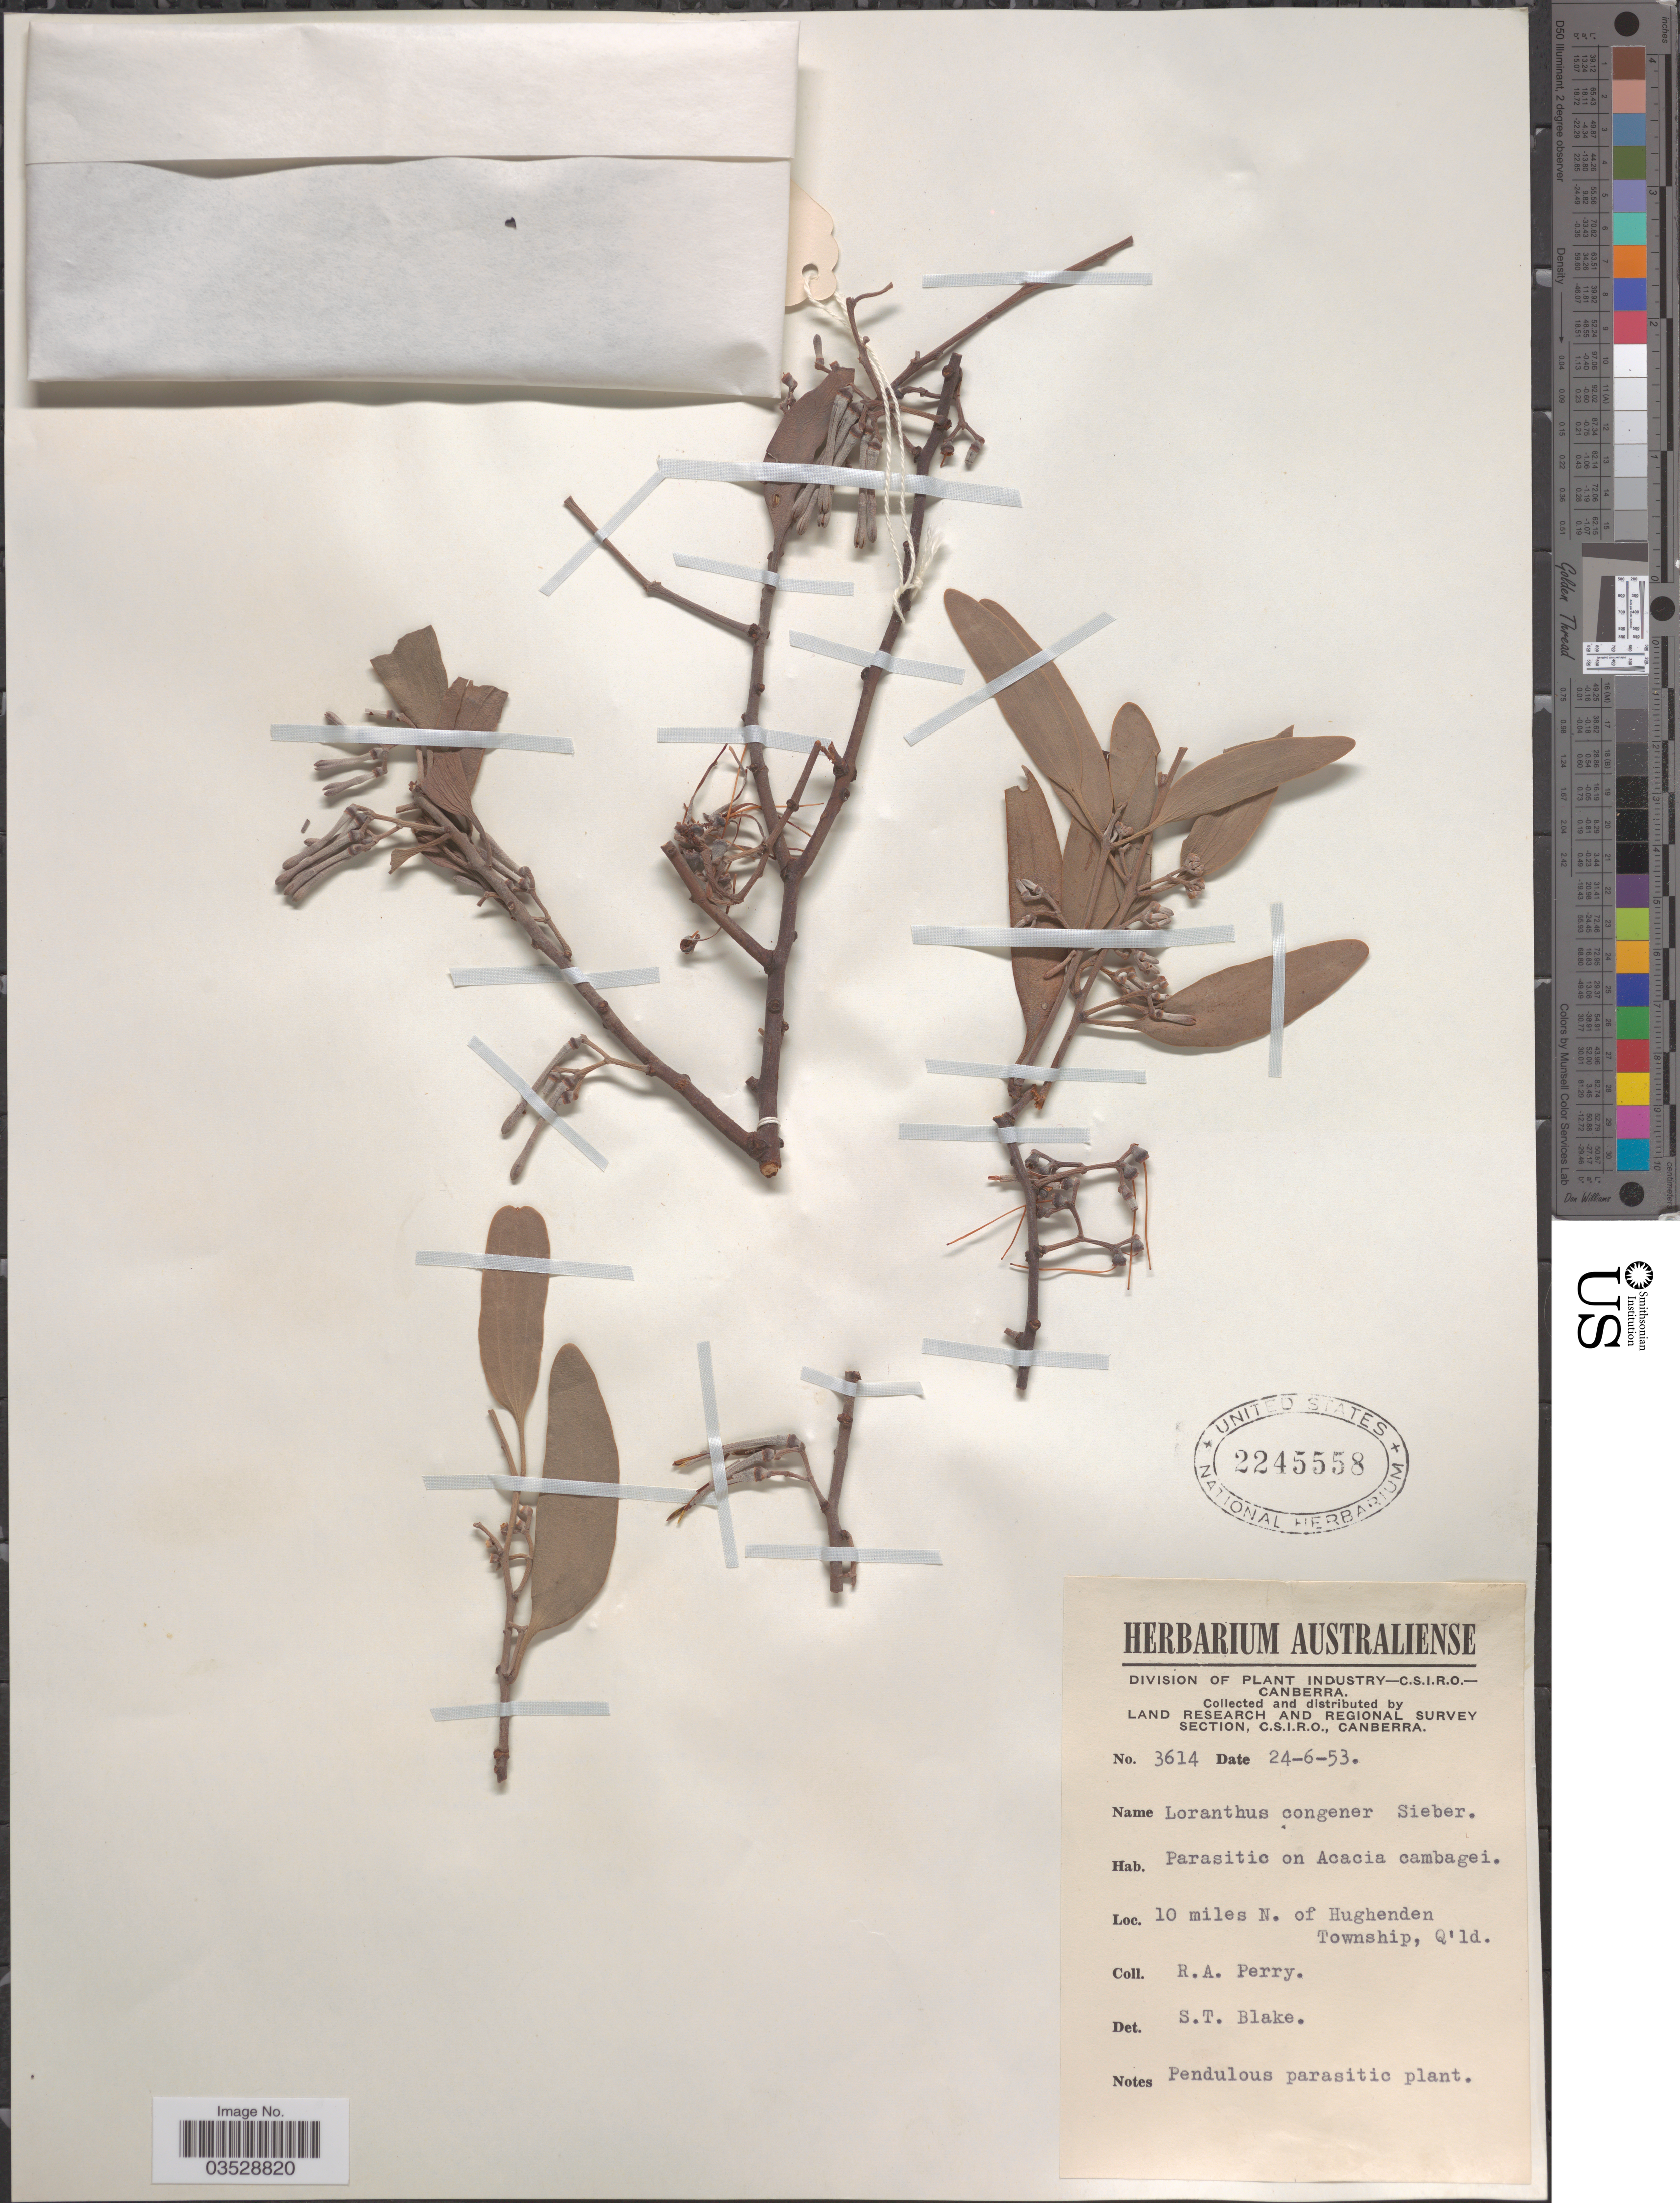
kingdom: Plantae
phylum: Tracheophyta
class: Magnoliopsida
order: Santalales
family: Loranthaceae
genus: Amyema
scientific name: Amyema congener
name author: (Sieber ex Schult. & Schult. f.) Tiegh.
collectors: Perry, R. A.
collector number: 3614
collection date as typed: Transcribed d/m/y: 24/6/53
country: Australia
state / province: Queensland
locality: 10 miles N. of Hughenden Township.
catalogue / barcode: US 2245558